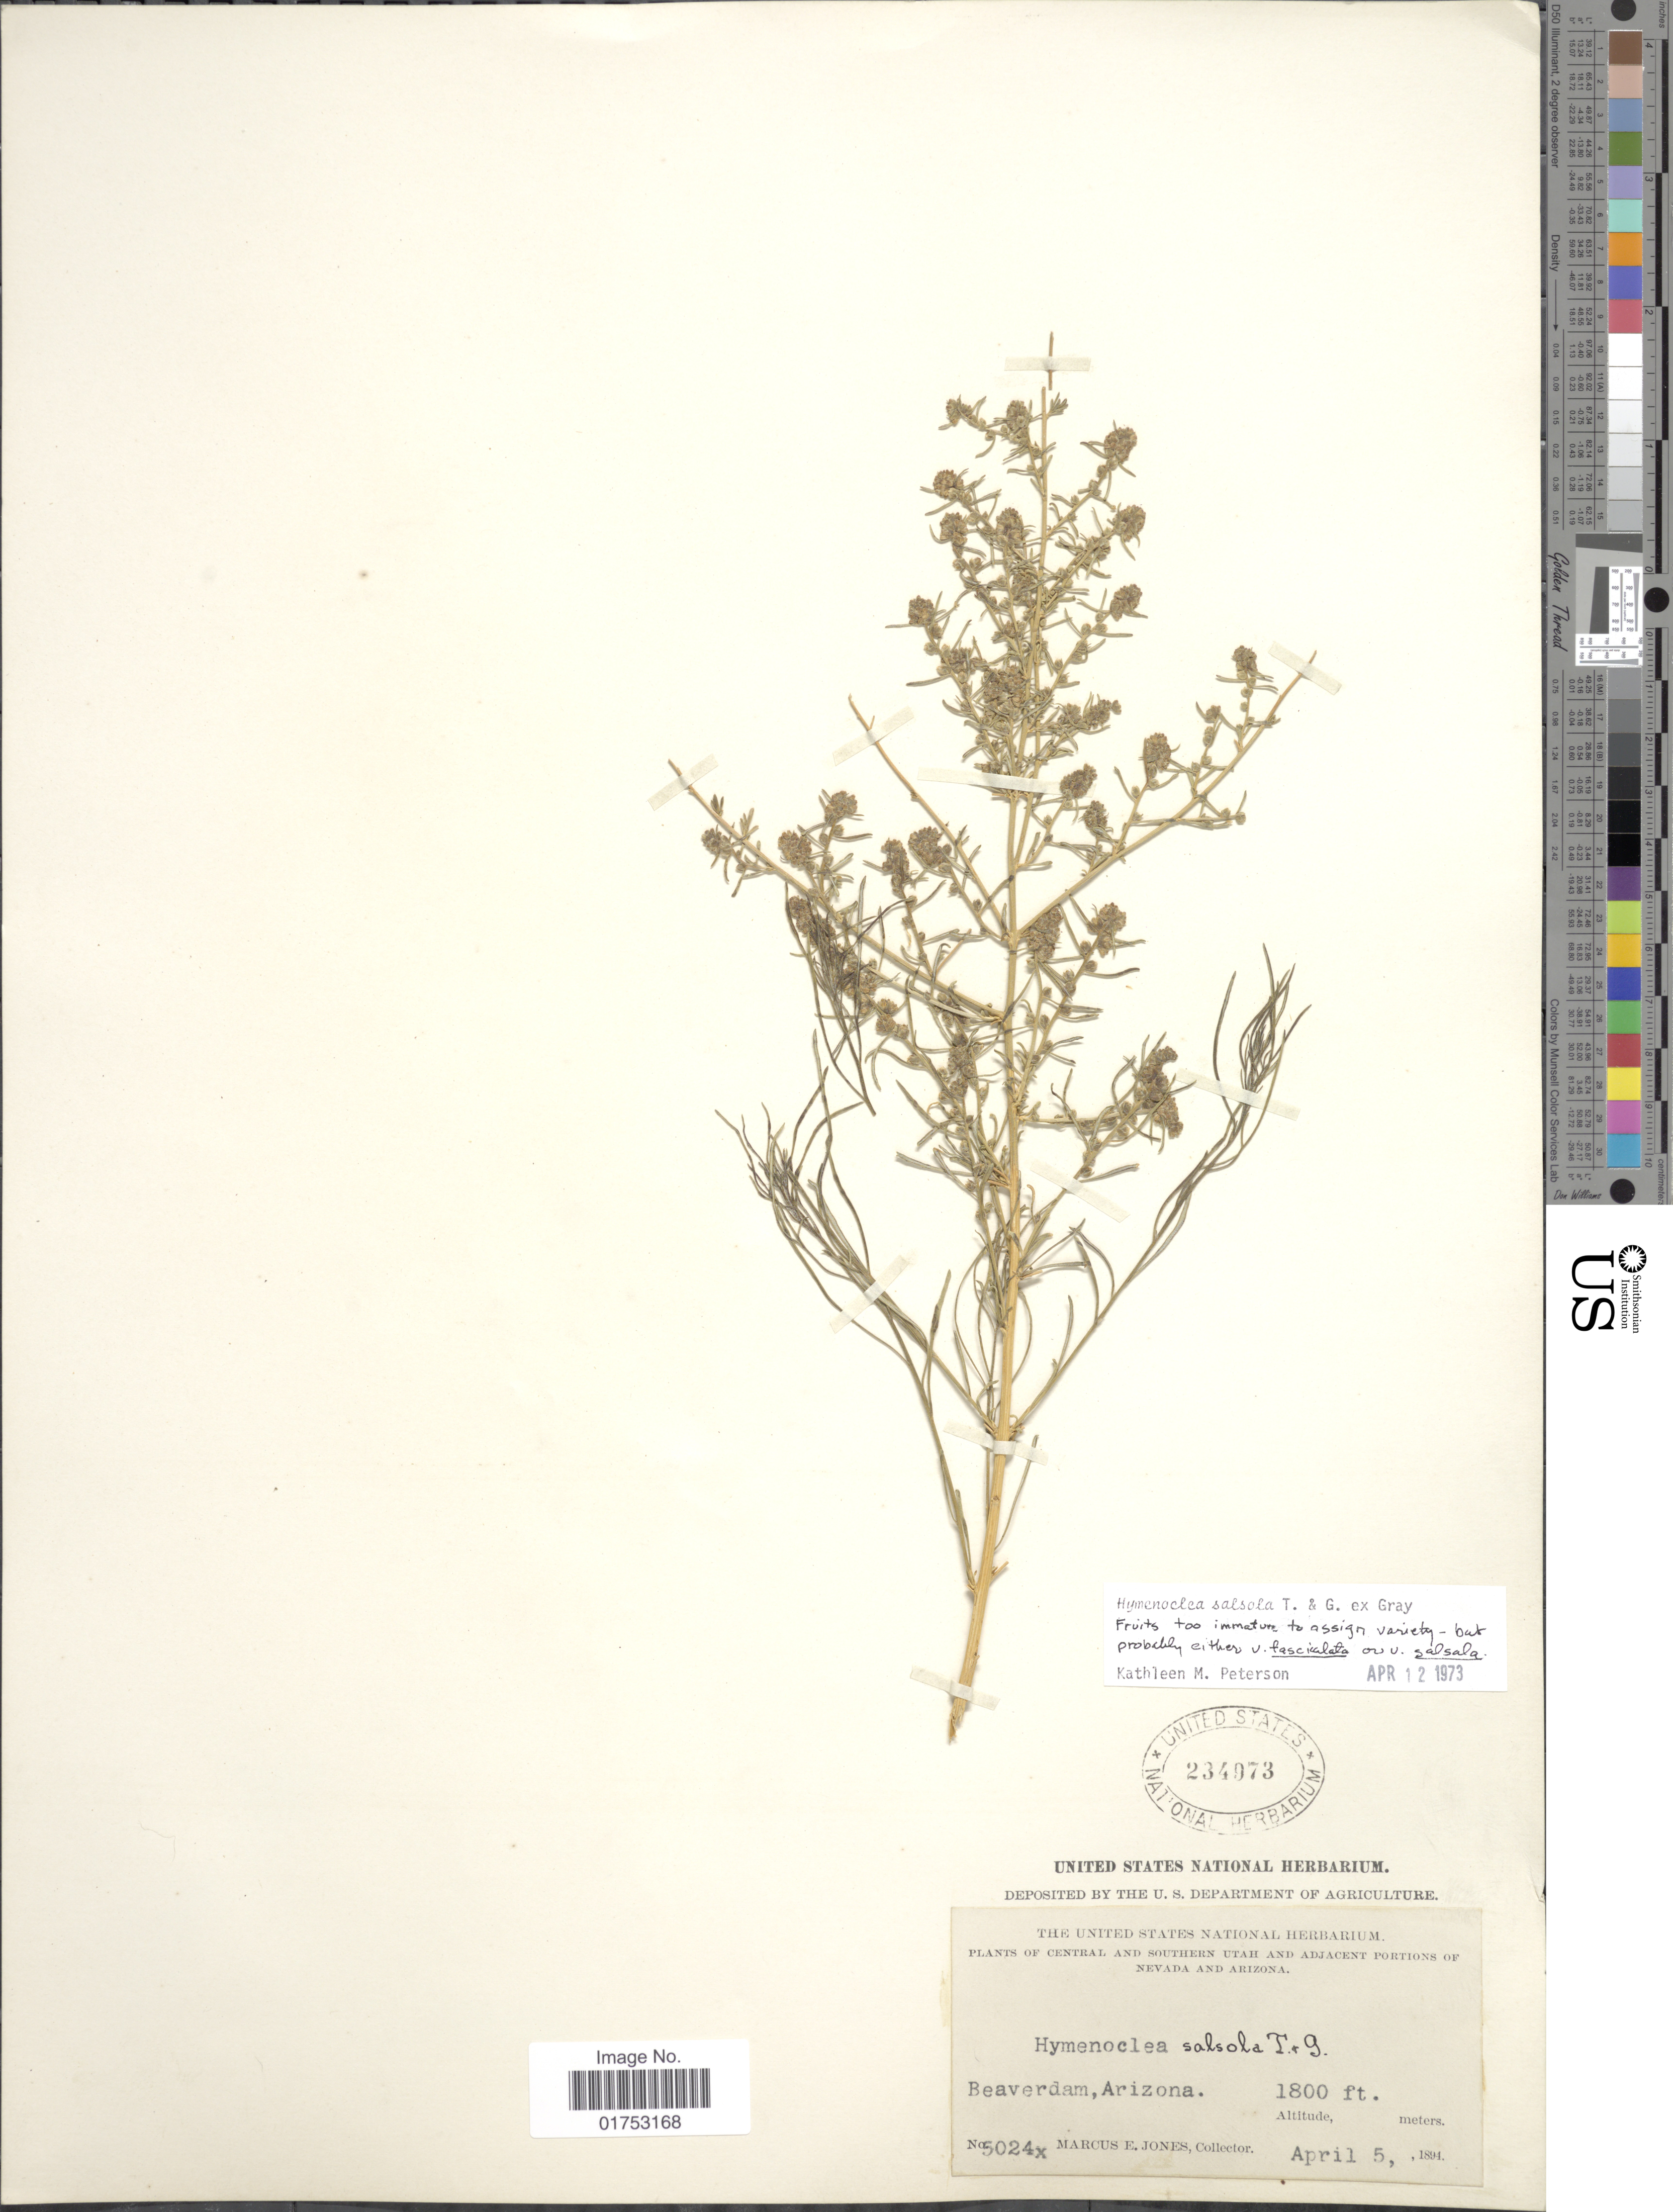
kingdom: Plantae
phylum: Tracheophyta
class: Magnoliopsida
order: Asterales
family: Asteraceae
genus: Hymenoclea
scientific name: Hymenoclea salsola var. salsola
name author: Torr. & A. Gray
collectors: M. E. Jones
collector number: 5024x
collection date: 1894-04-05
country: United States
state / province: Arizona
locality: Beaverdam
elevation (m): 549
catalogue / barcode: US 234973